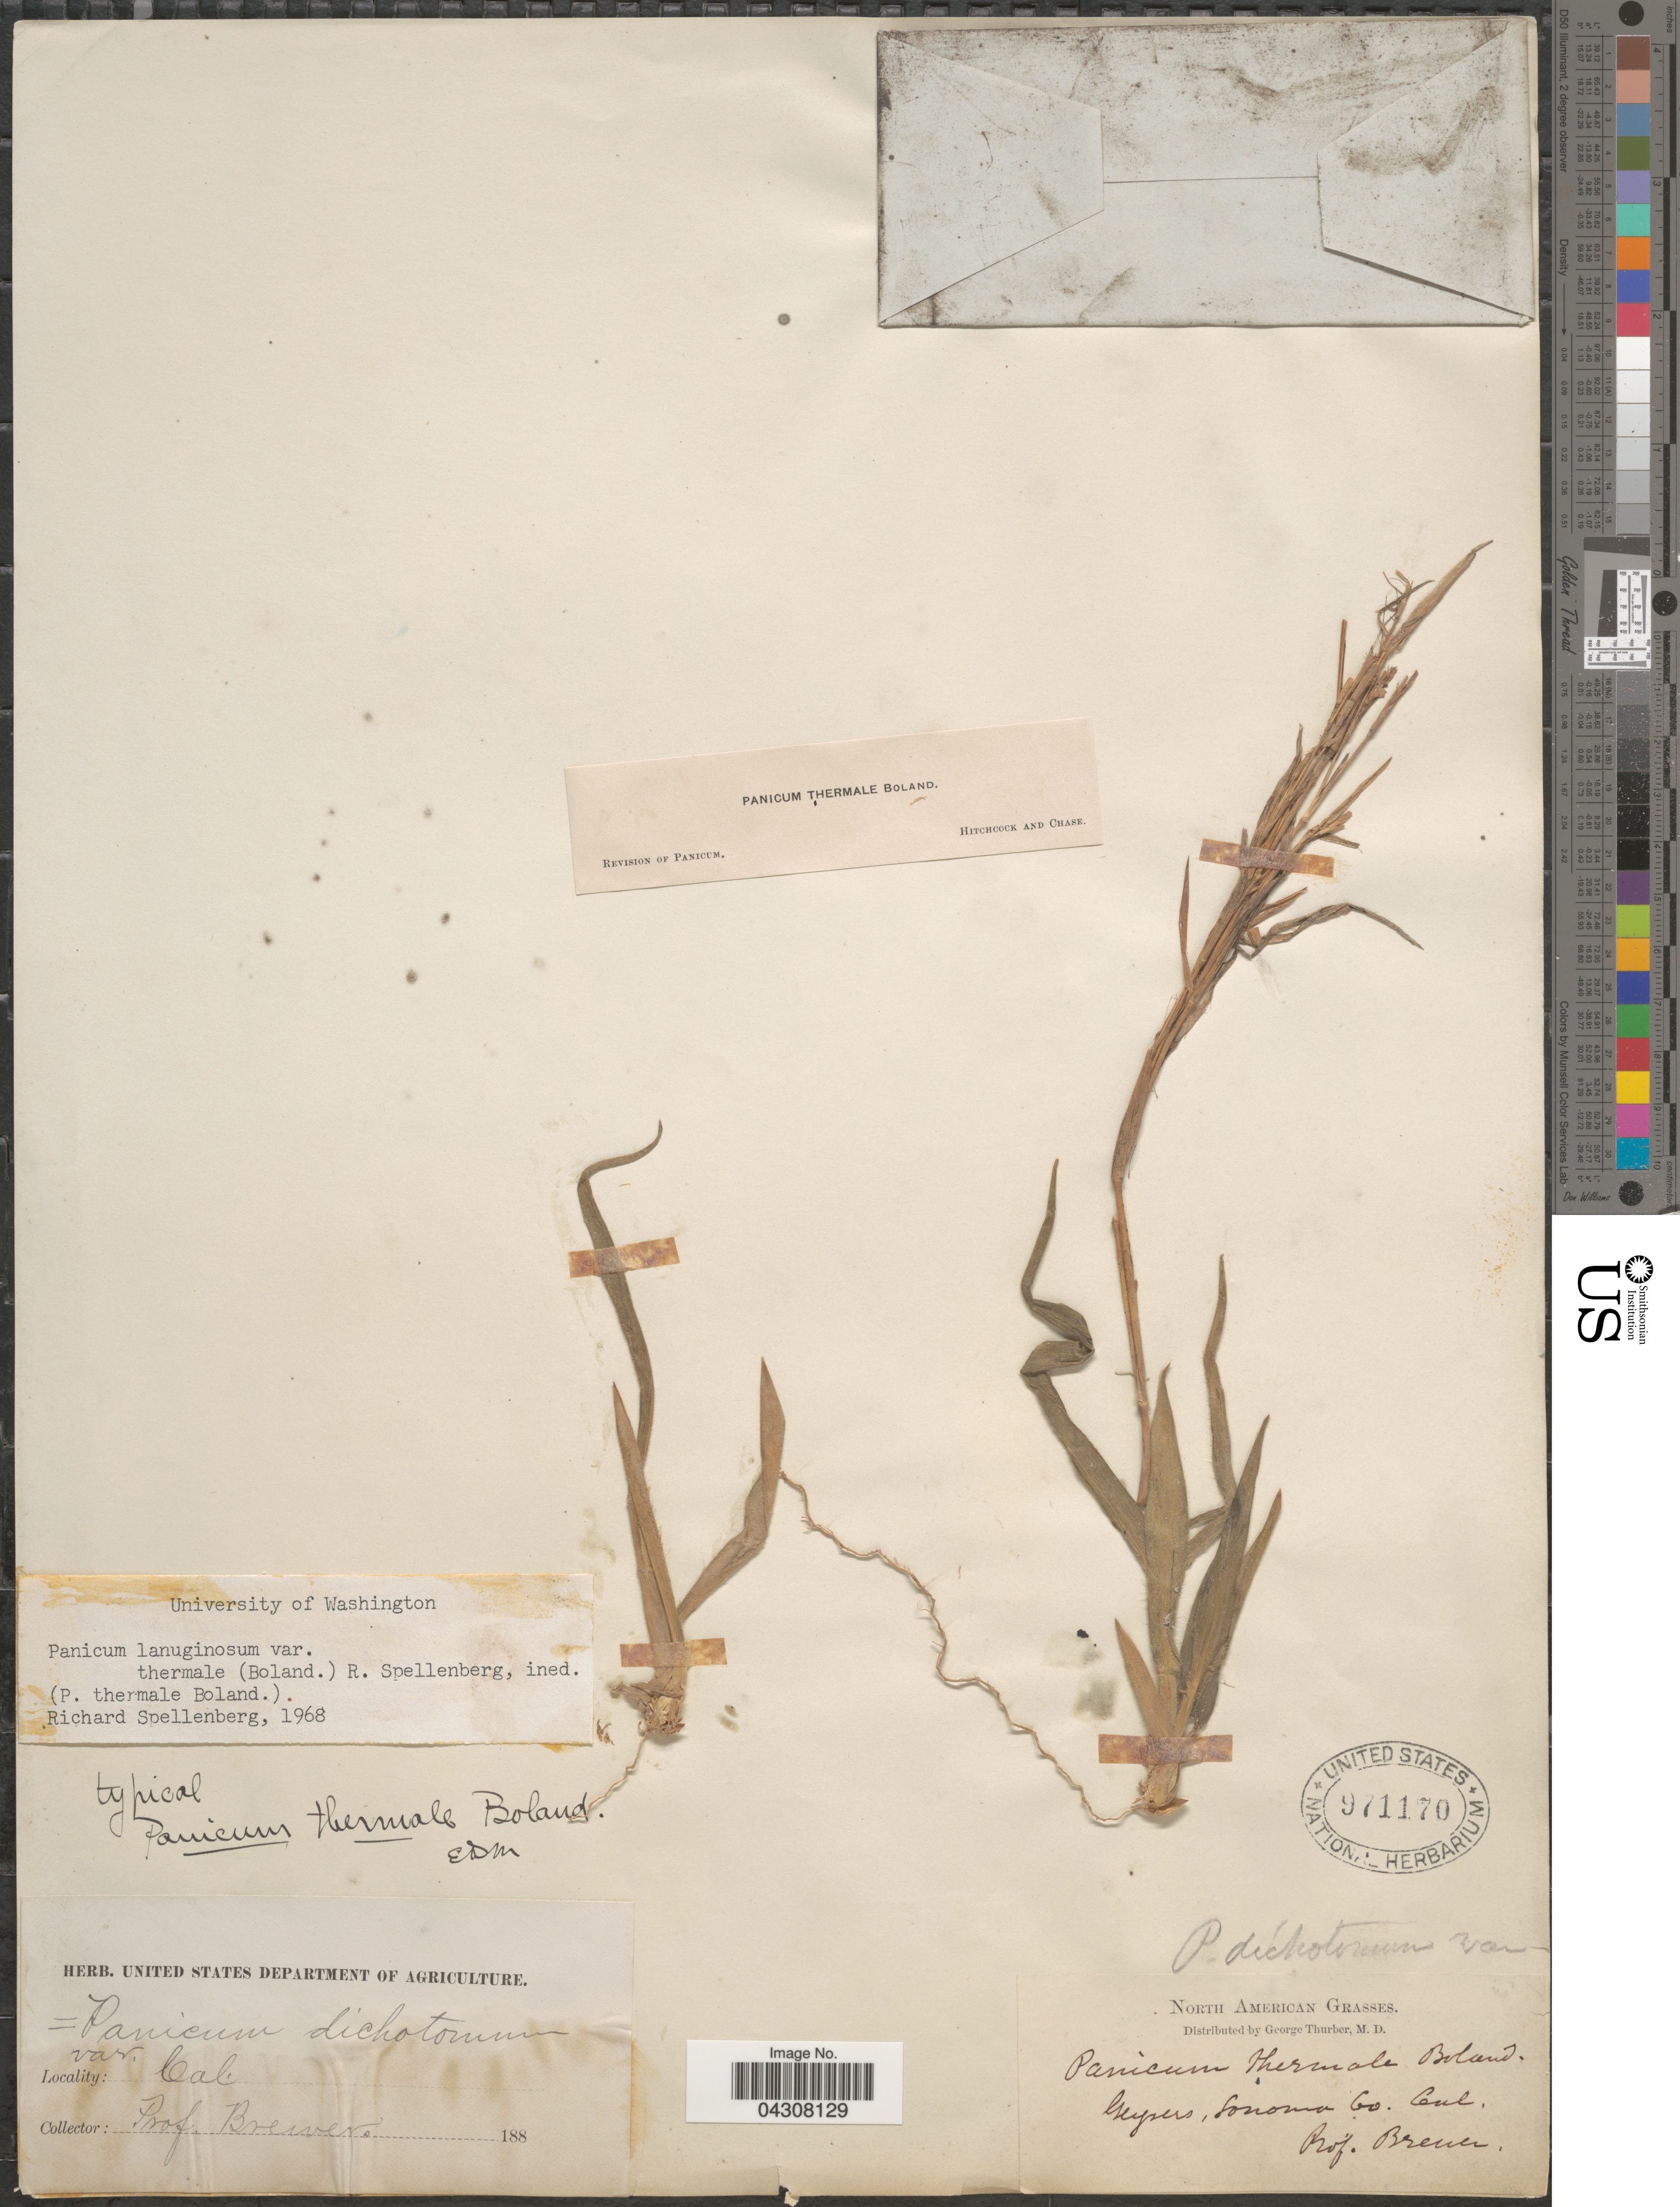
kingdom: Plantae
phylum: Tracheophyta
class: Liliopsida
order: Poales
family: Poaceae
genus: Dichanthelium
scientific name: Dichanthelium acuminatum var. acuminatum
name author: (Sw.) Gould & C.A. Clark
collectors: -. Brewer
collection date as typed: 188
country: United States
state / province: California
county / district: Sonoma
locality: Geysers, Sonoma Co.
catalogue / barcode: US 971170